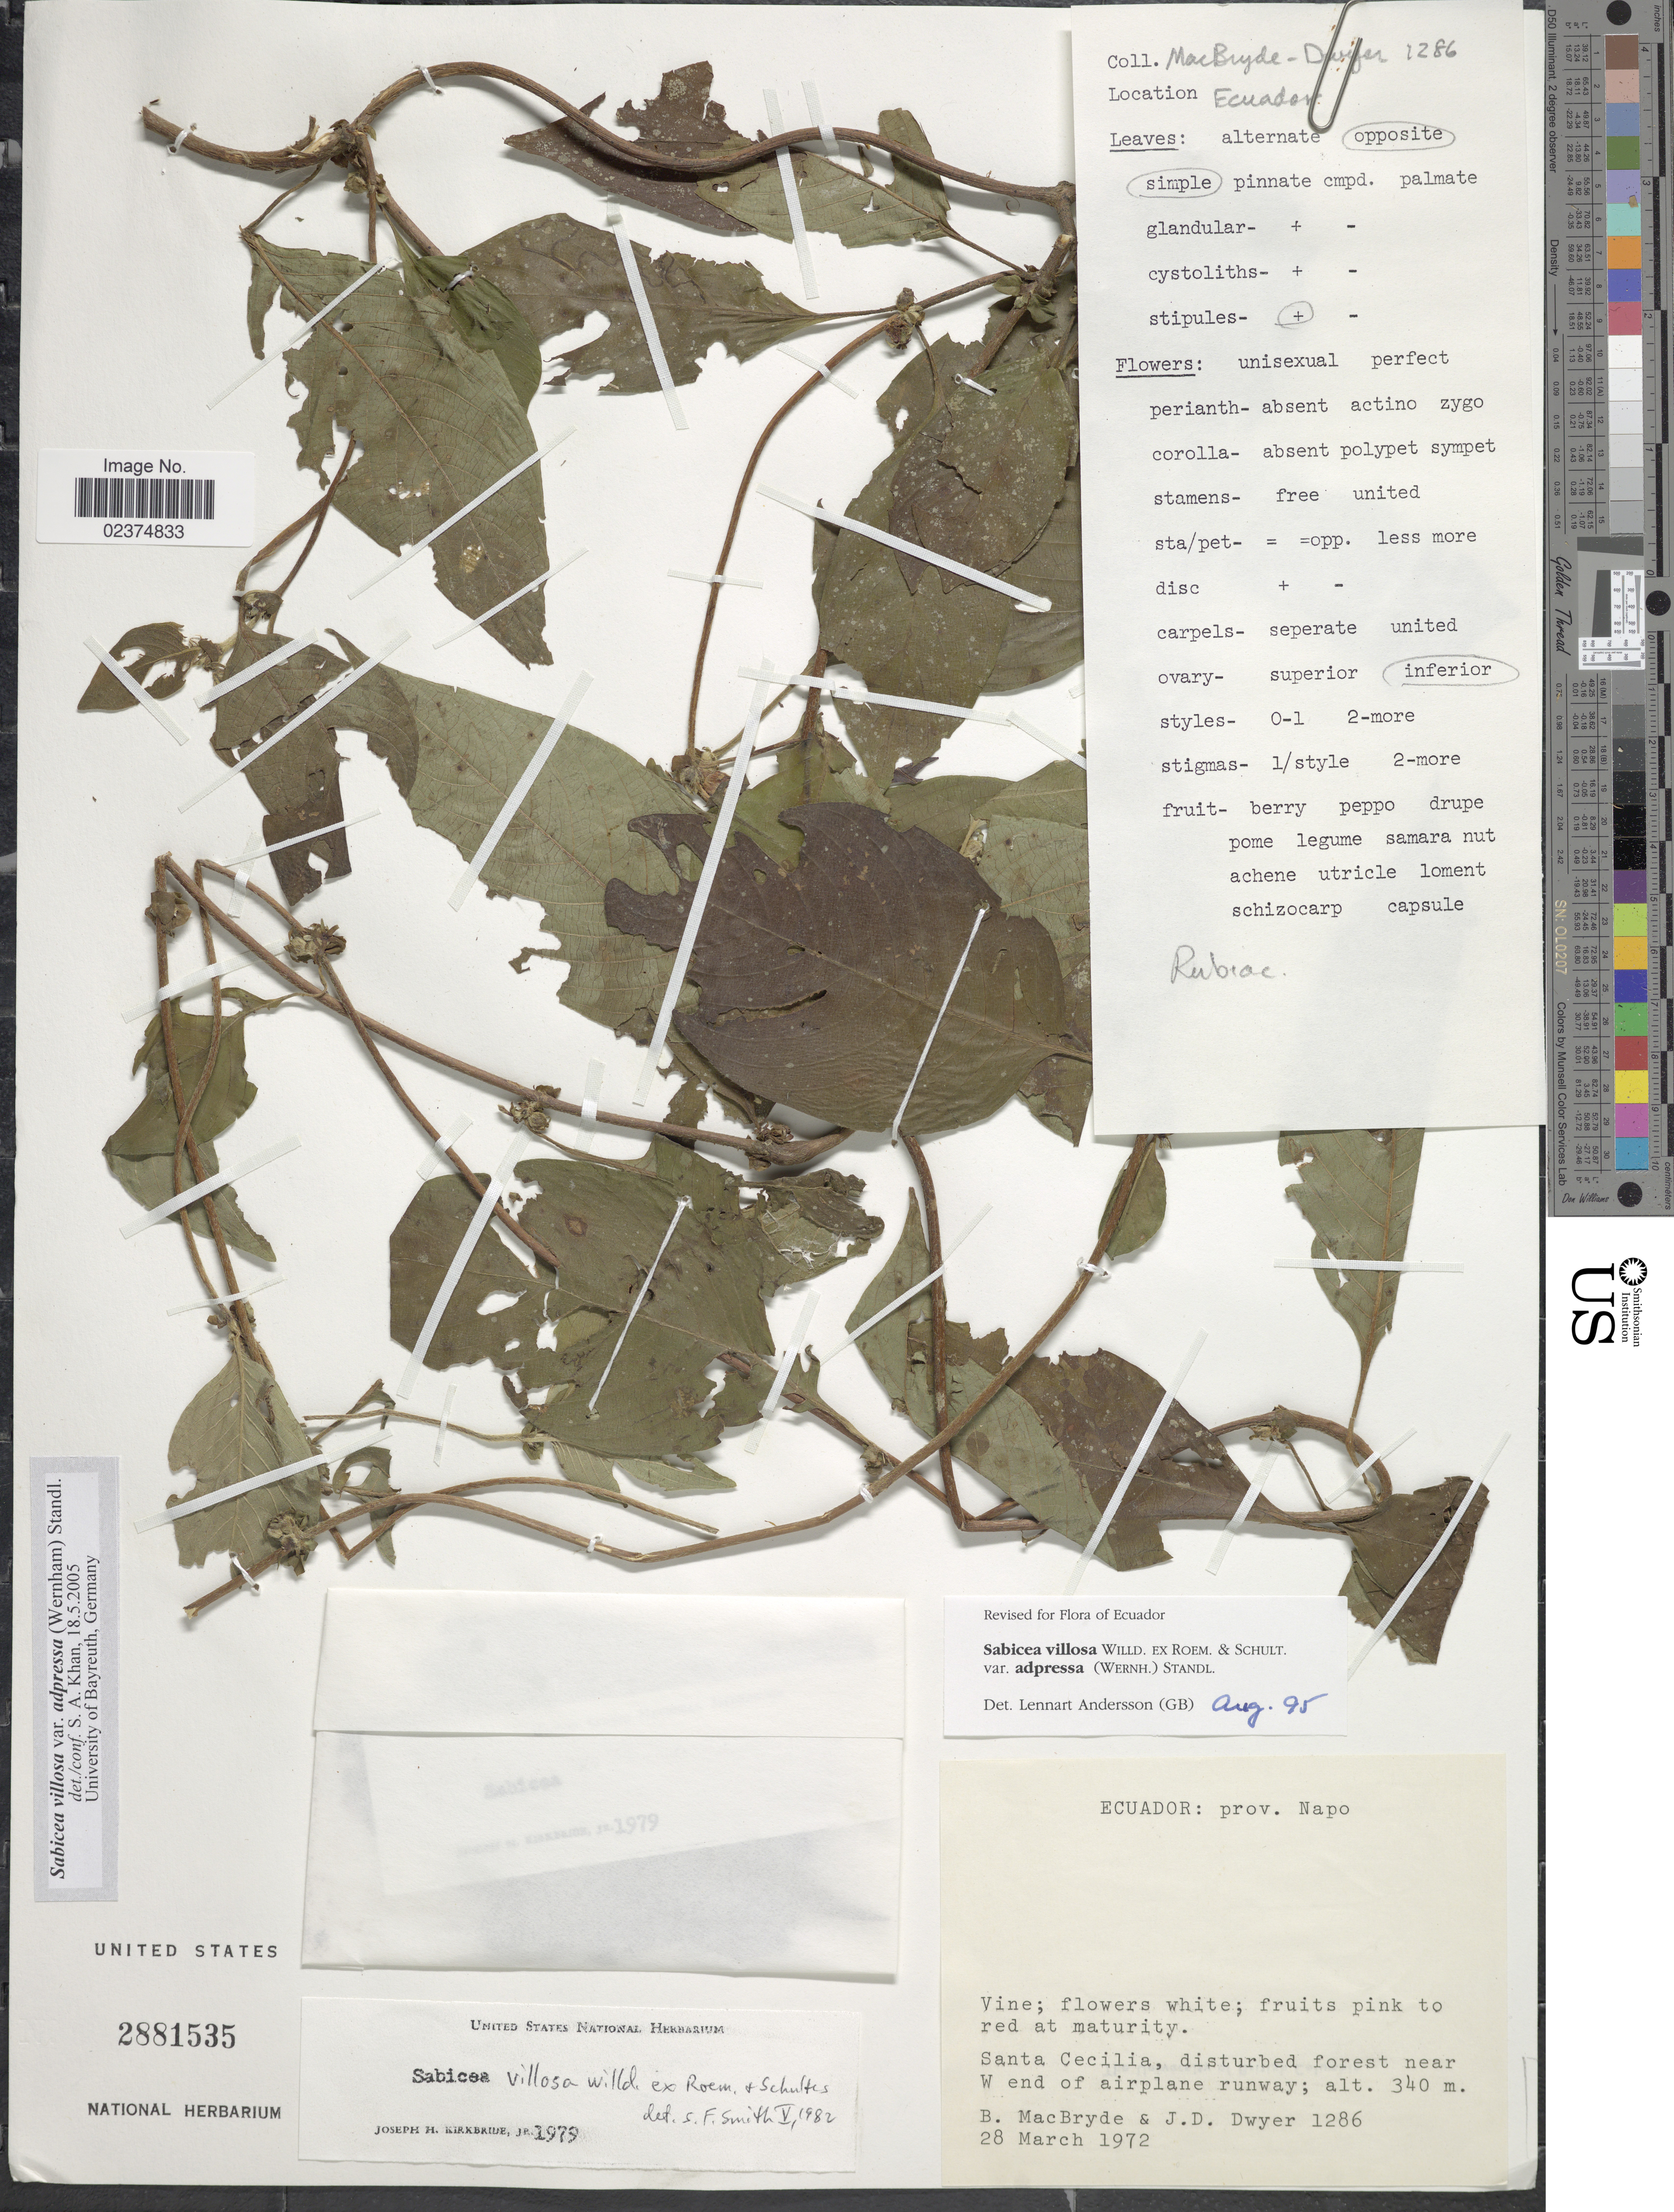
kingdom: Plantae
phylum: Tracheophyta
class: Magnoliopsida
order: Gentianales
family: Rubiaceae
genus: Sabicea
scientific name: Sabicea villosa var. adpressa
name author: (Wernham) Standl.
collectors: B. MacBryde & J. D. Dwyer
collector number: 1286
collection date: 1972-03-28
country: Ecuador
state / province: Napo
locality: Prov. Napo. Santa Cecilia, disturbed forest near W end of airplane runway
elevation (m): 340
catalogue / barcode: US 2881535